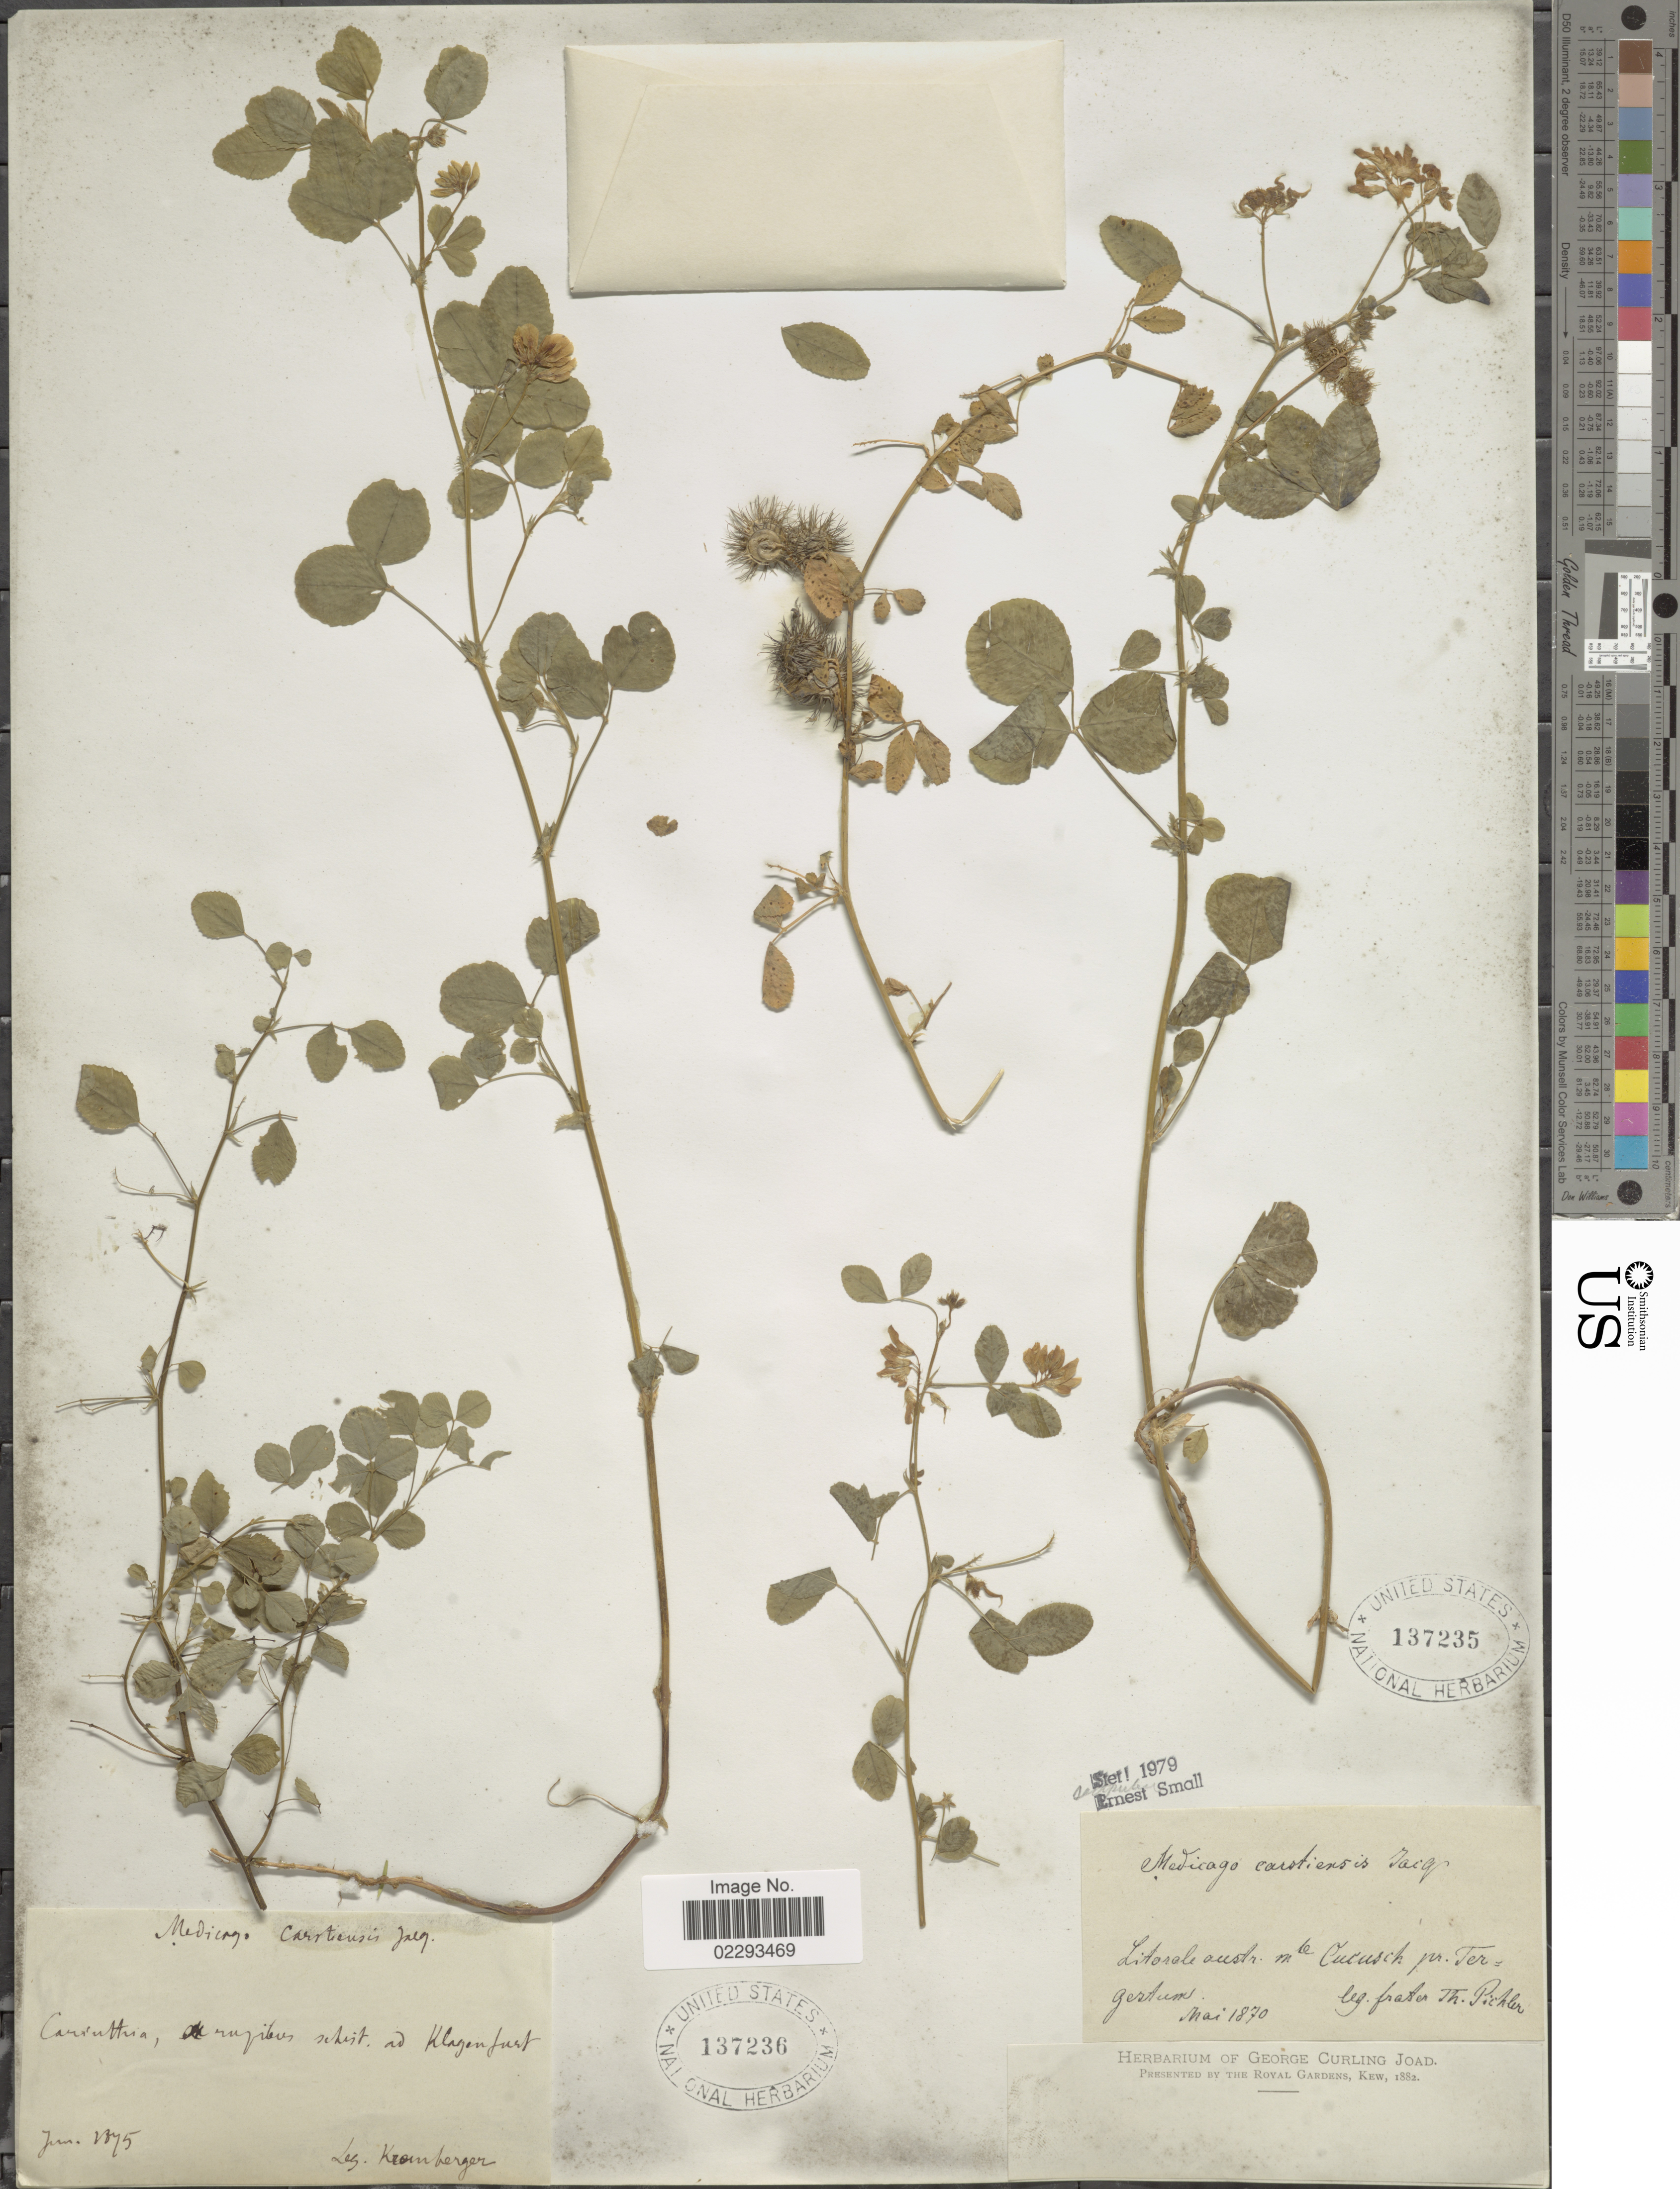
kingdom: Plantae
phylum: Tracheophyta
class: Magnoliopsida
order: Fabales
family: Fabaceae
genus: Medicago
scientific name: Medicago carstiensis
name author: Wulfen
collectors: Krenberger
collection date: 1875-06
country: Austria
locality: Carinhia, rupibus schist ad Klagenfurt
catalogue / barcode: US 137236-2